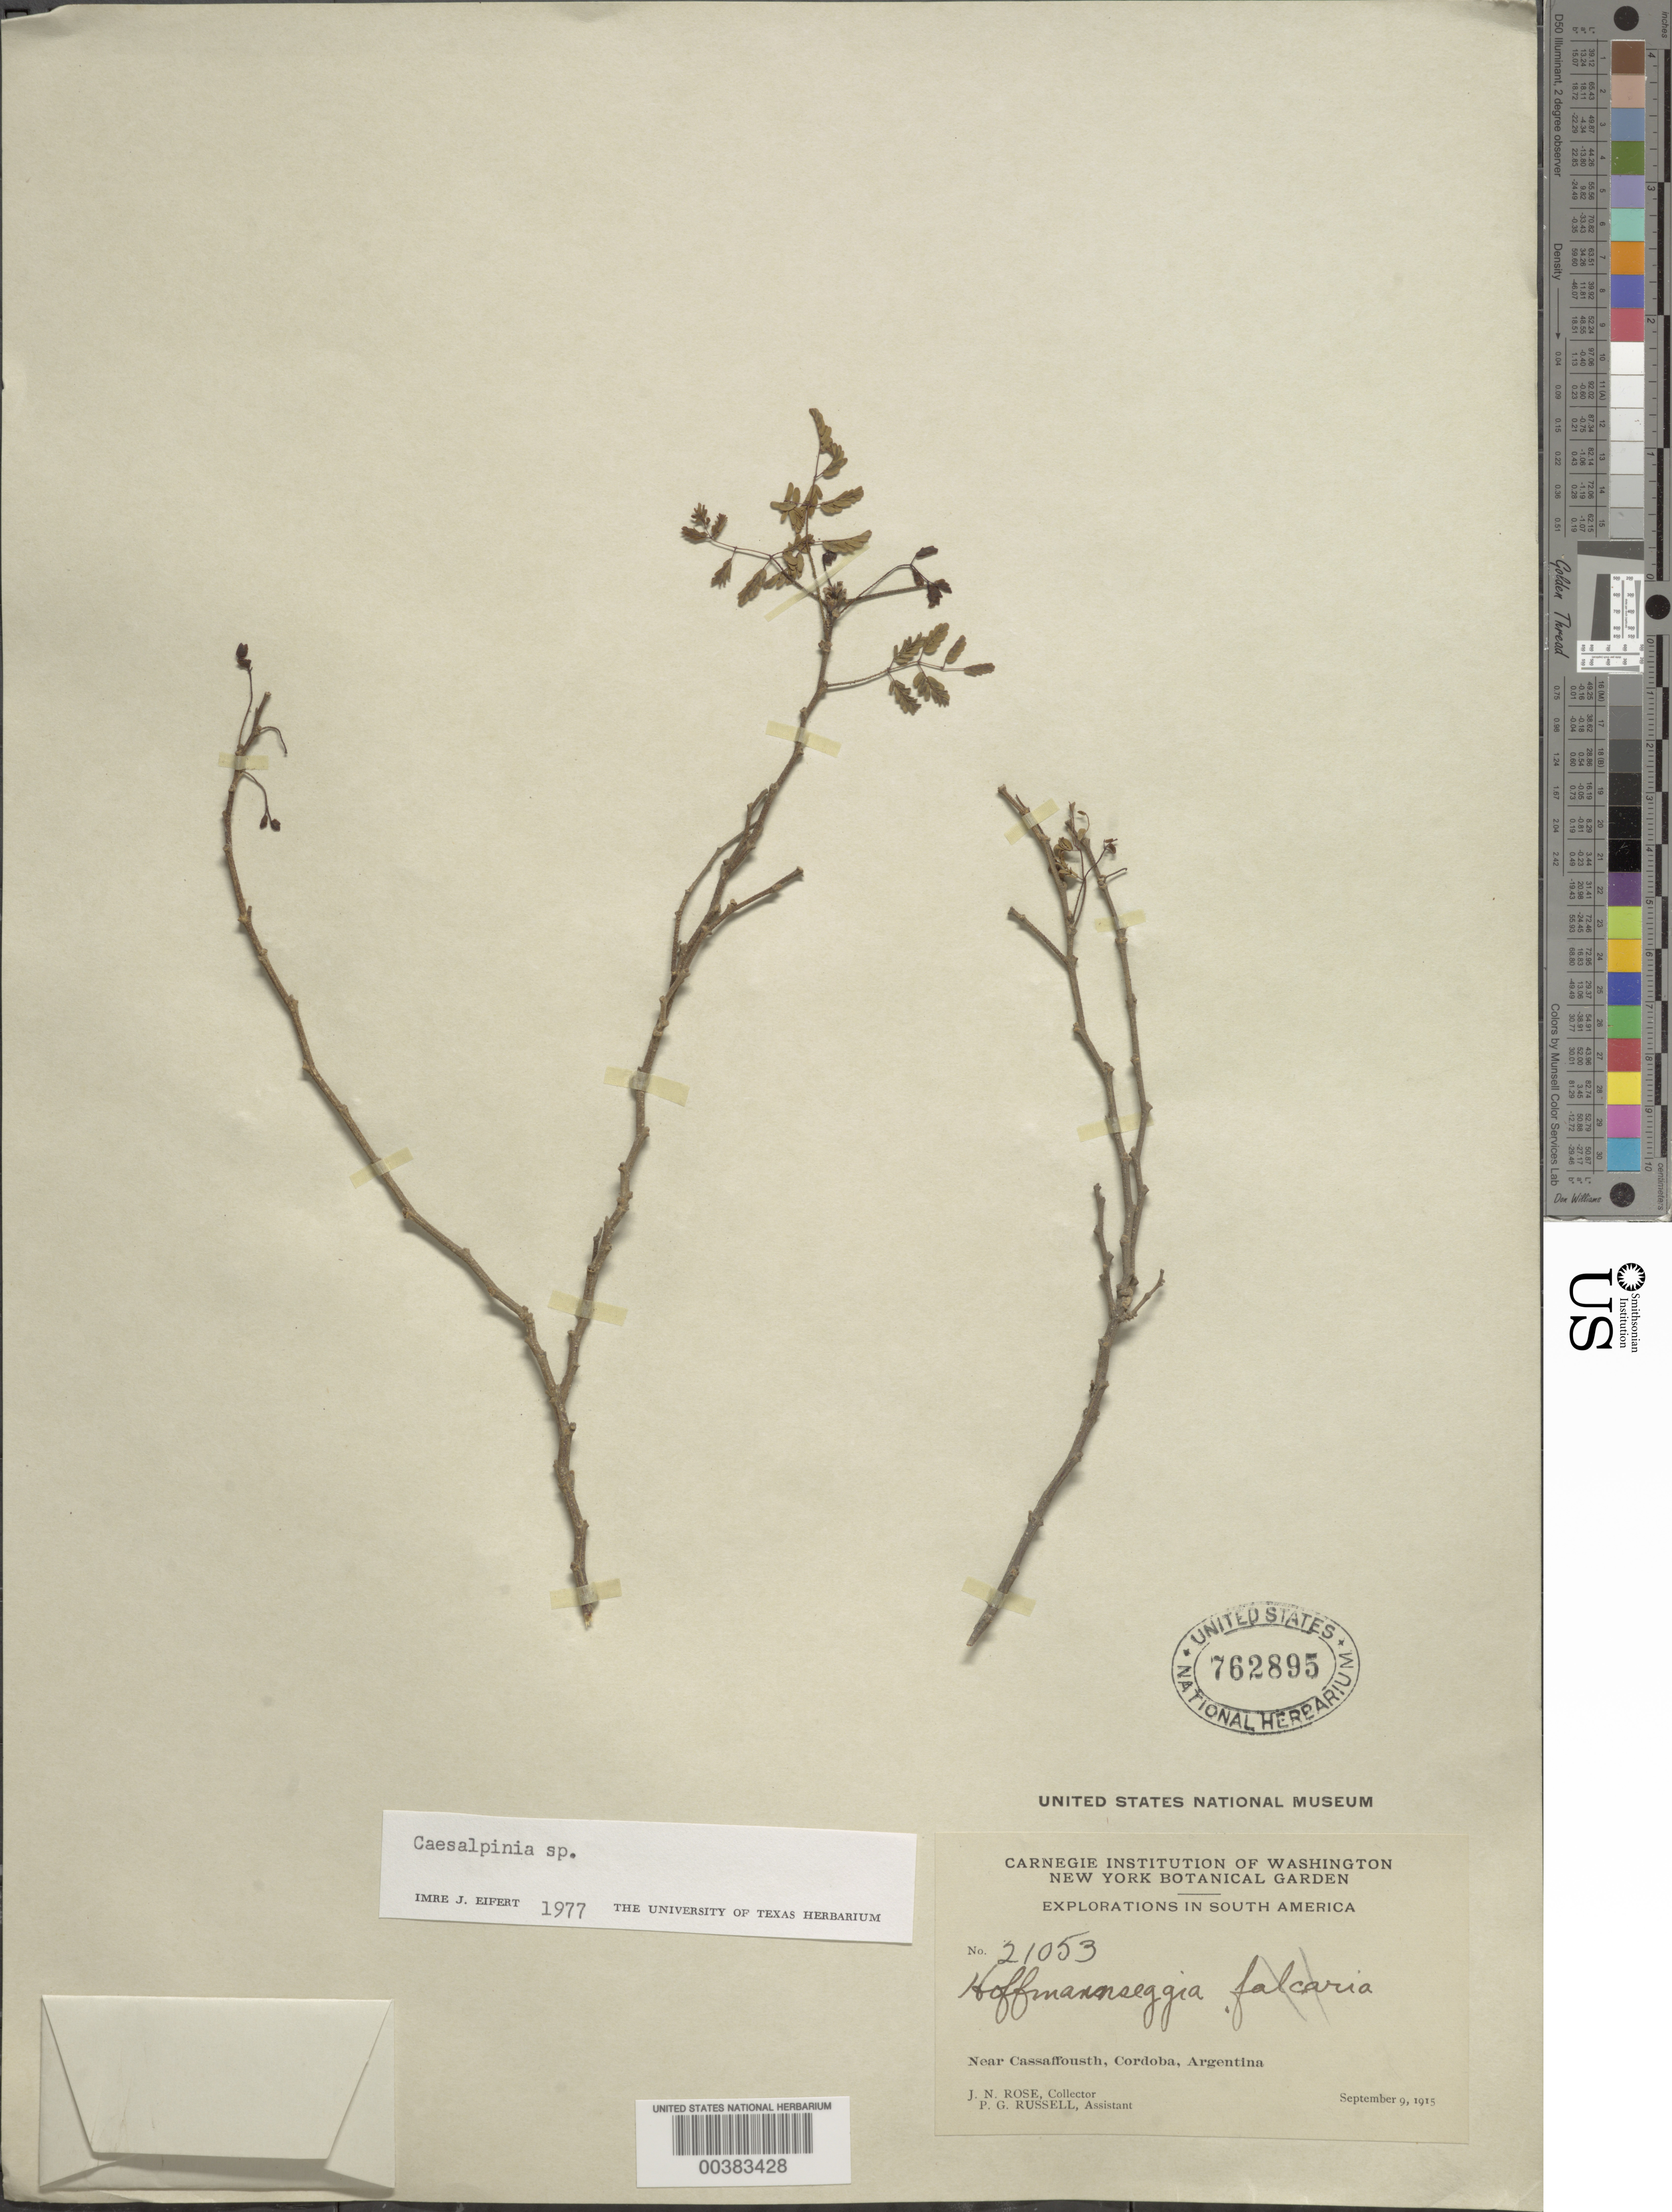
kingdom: Plantae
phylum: Tracheophyta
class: Magnoliopsida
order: Fabales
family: Fabaceae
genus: Caesalpinia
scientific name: Caesalpinia sp.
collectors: J. N. Rose & P. G. Russell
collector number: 21053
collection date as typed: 09 Sep 1915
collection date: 1915-09-09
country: Argentina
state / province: Córdoba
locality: Near Cassaffousth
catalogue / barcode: US 762895